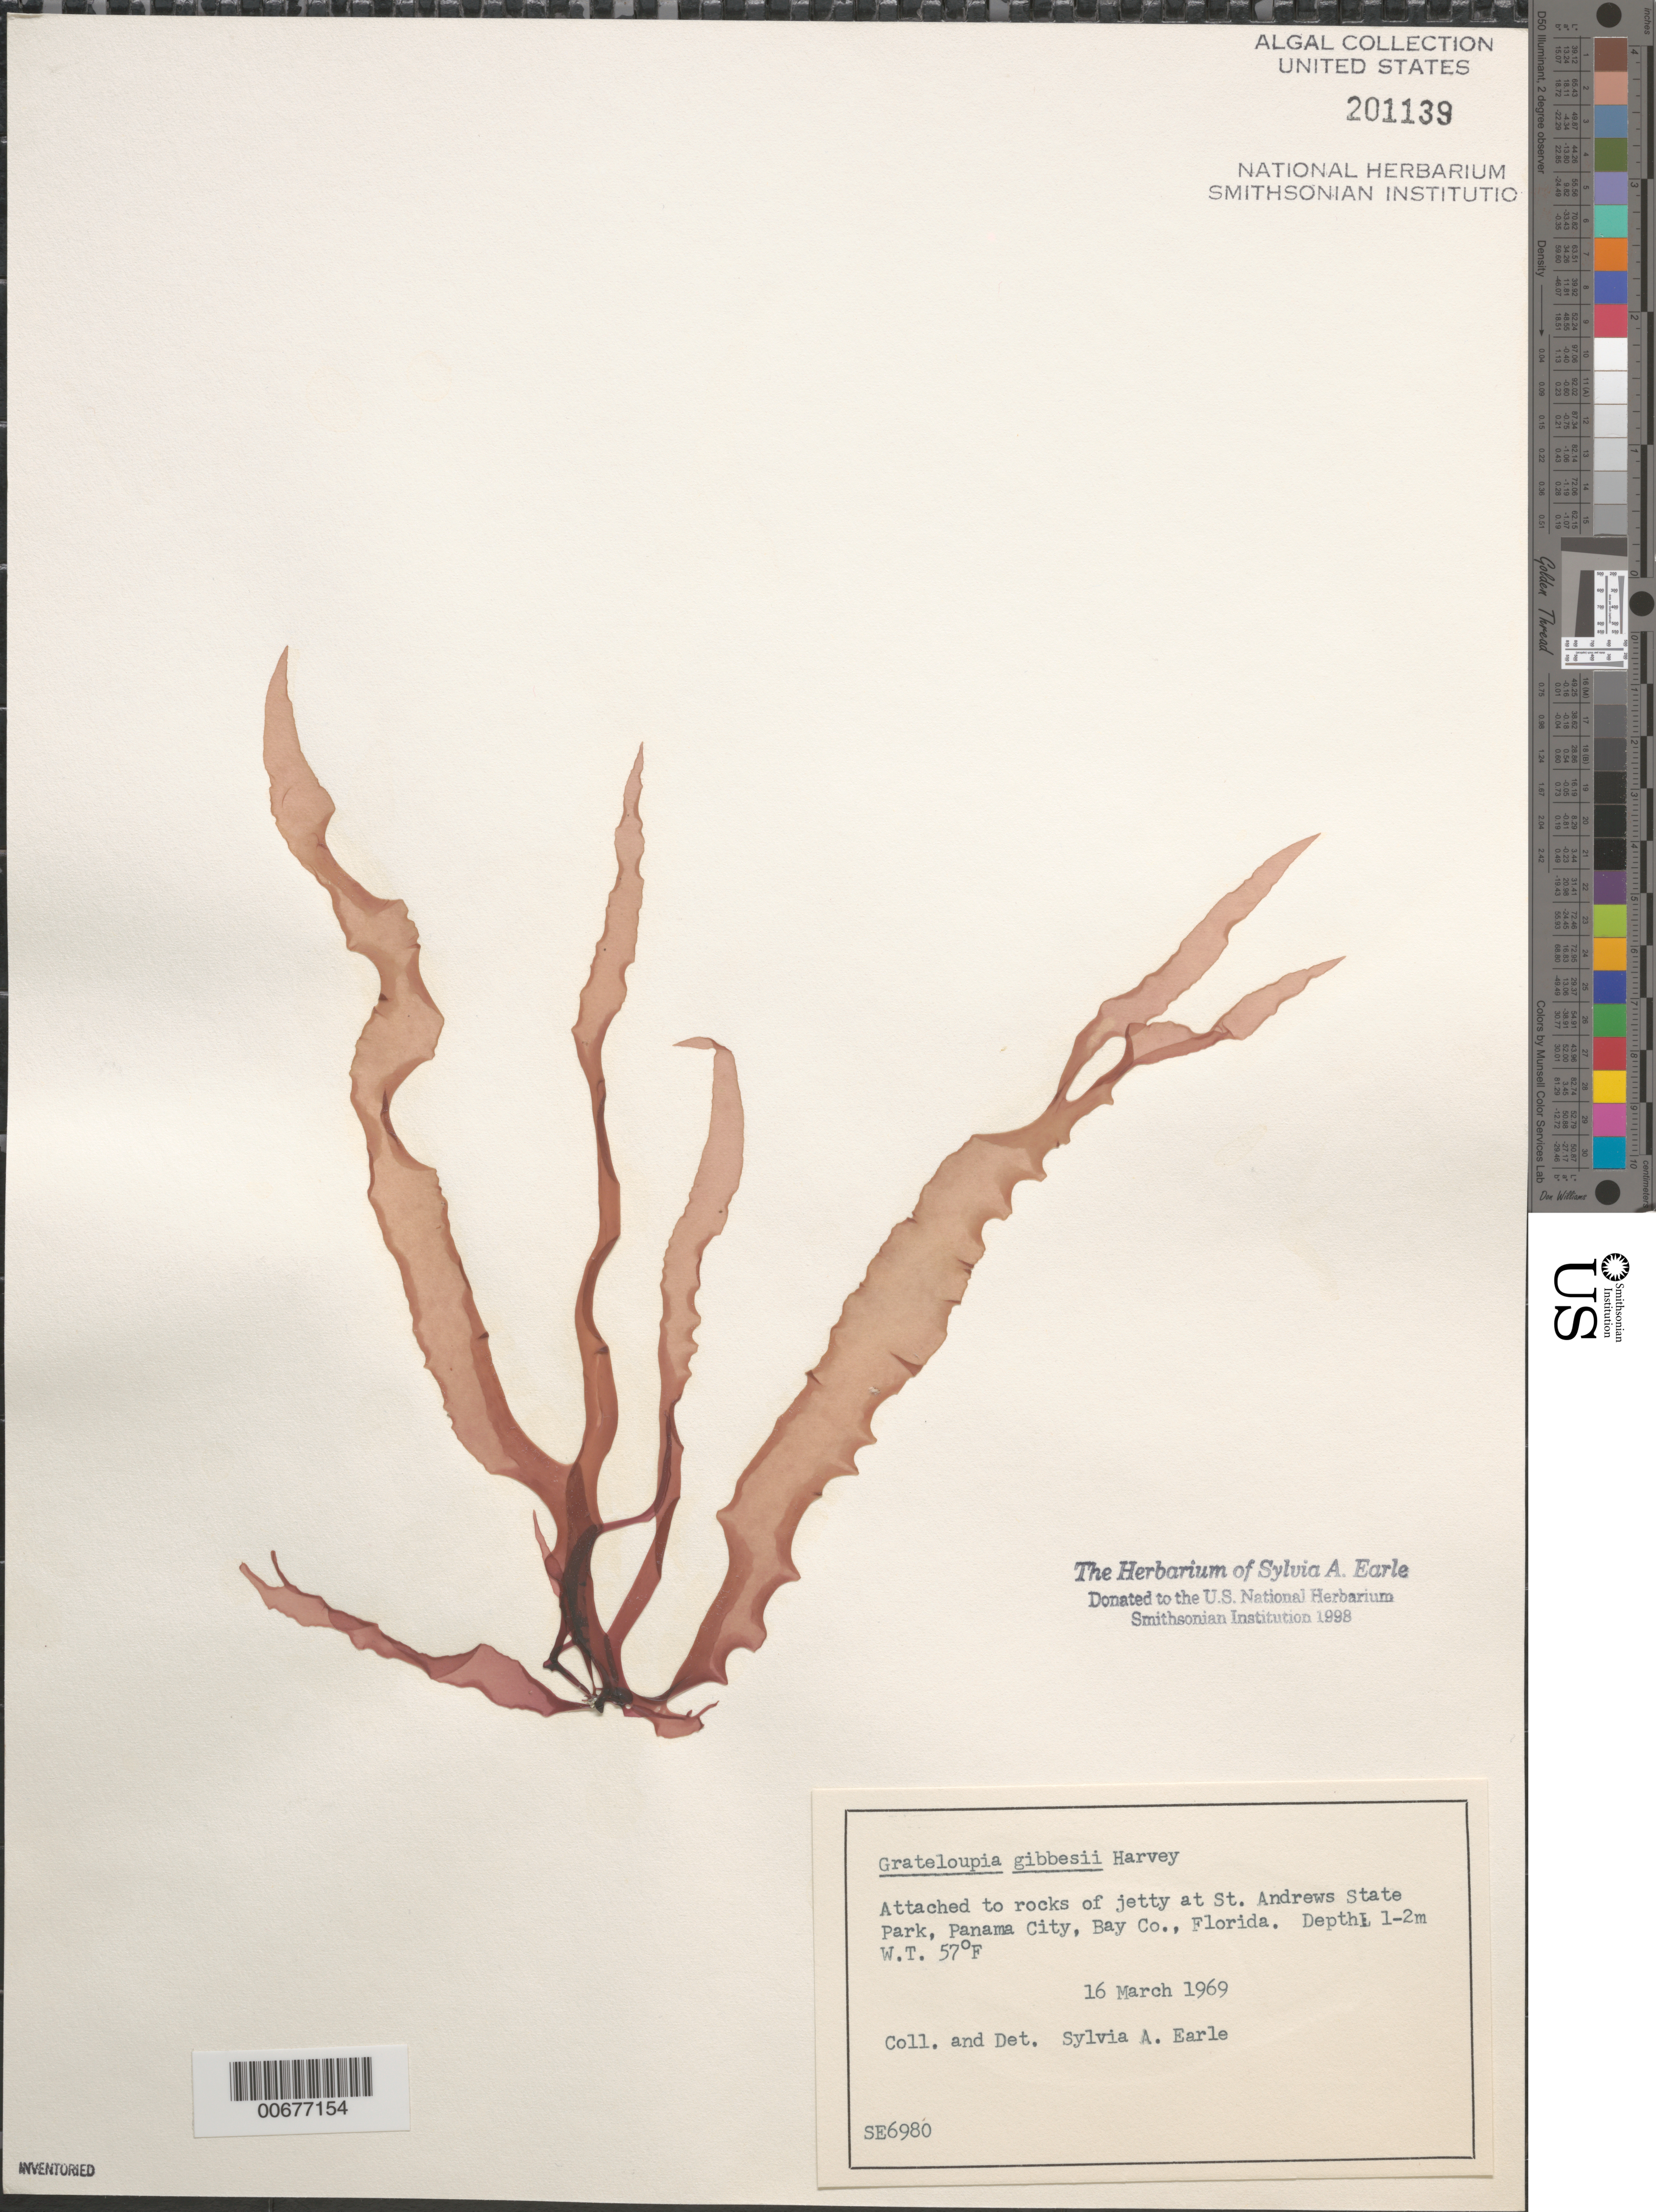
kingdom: Plantae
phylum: Rhodophyta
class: Florideophyceae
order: Halymeniales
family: Halymeniaceae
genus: Phyllymenia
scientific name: Phyllymenia gibbesii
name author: (Harvey) S.-M. Lin et al.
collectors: S. A. Earle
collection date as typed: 16 Mar 1969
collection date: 1969-03-16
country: United States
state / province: Florida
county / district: Bay County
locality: St. Andrews State Park, Panama City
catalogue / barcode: US 201139